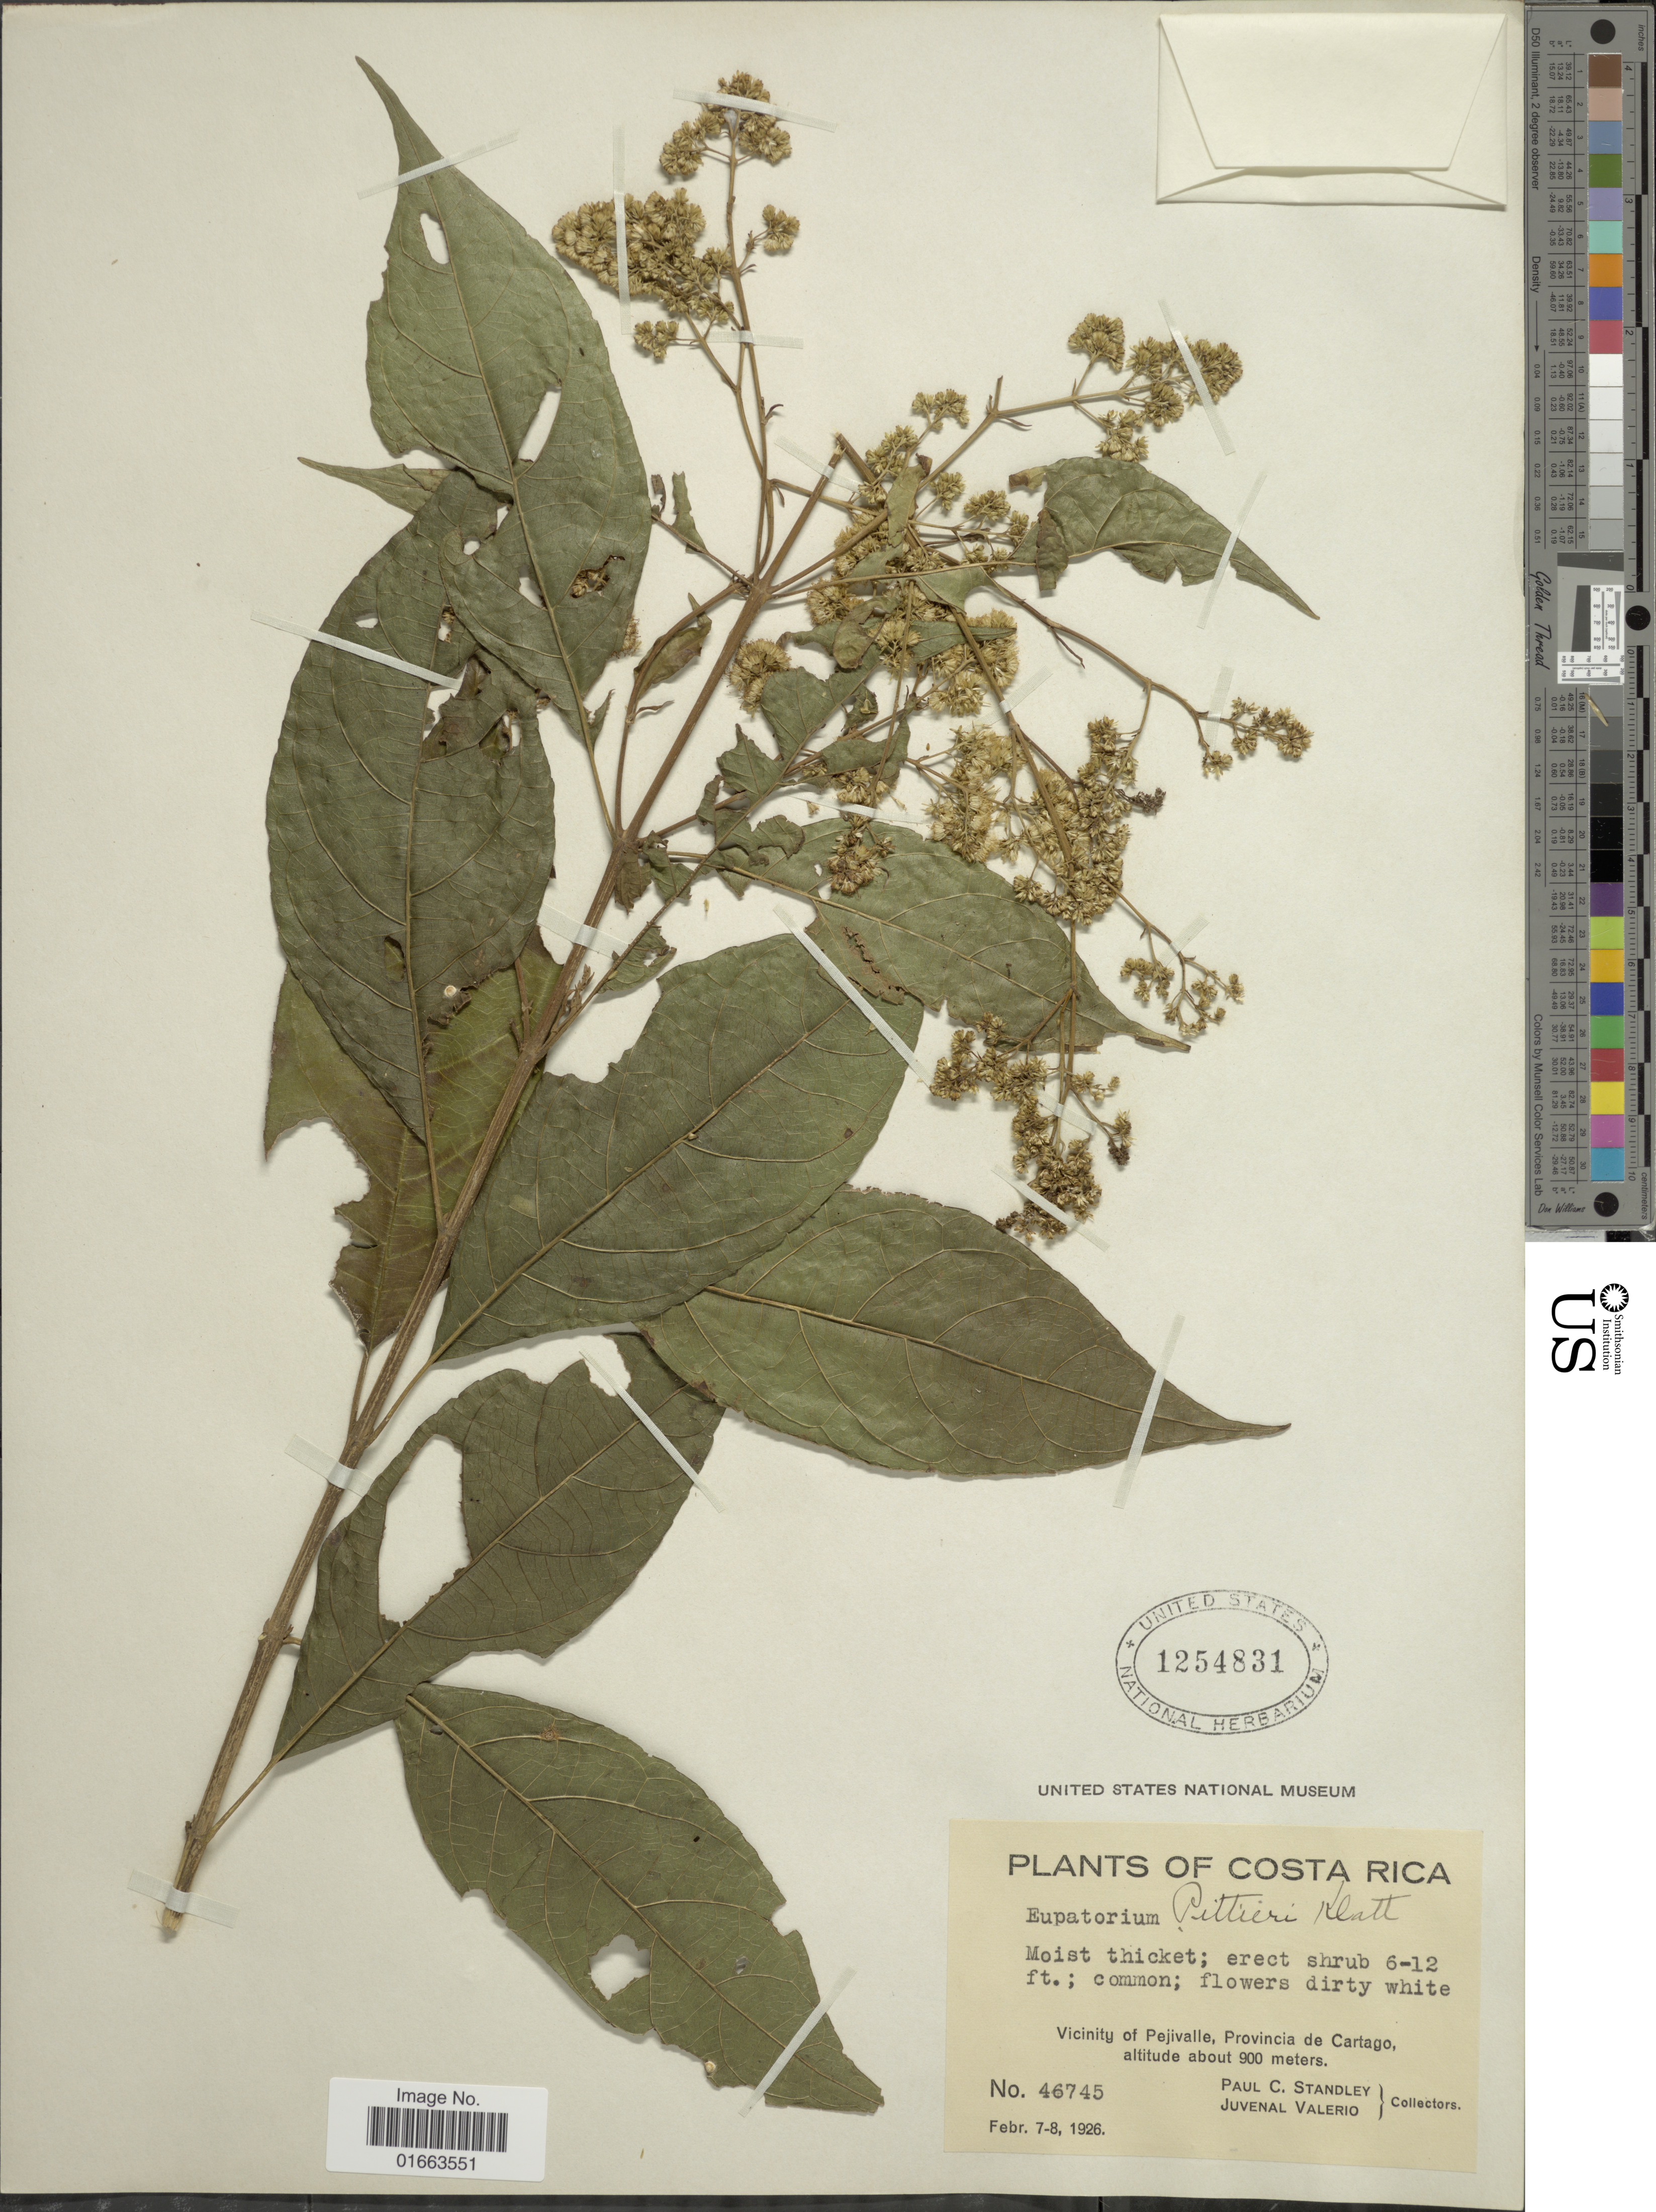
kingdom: Plantae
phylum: Tracheophyta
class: Magnoliopsida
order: Asterales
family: Asteraceae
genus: Koanophyllon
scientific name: Koanophyllon hylonoma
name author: (B.L. Rob.) R.M. King & H. Rob.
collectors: P. C. Standley & J. Valerio R.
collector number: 46745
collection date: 1926-02-07/1926-02-08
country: Costa Rica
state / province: Cartago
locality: Vicinity of Pejivalle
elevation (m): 900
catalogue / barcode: US 1254831